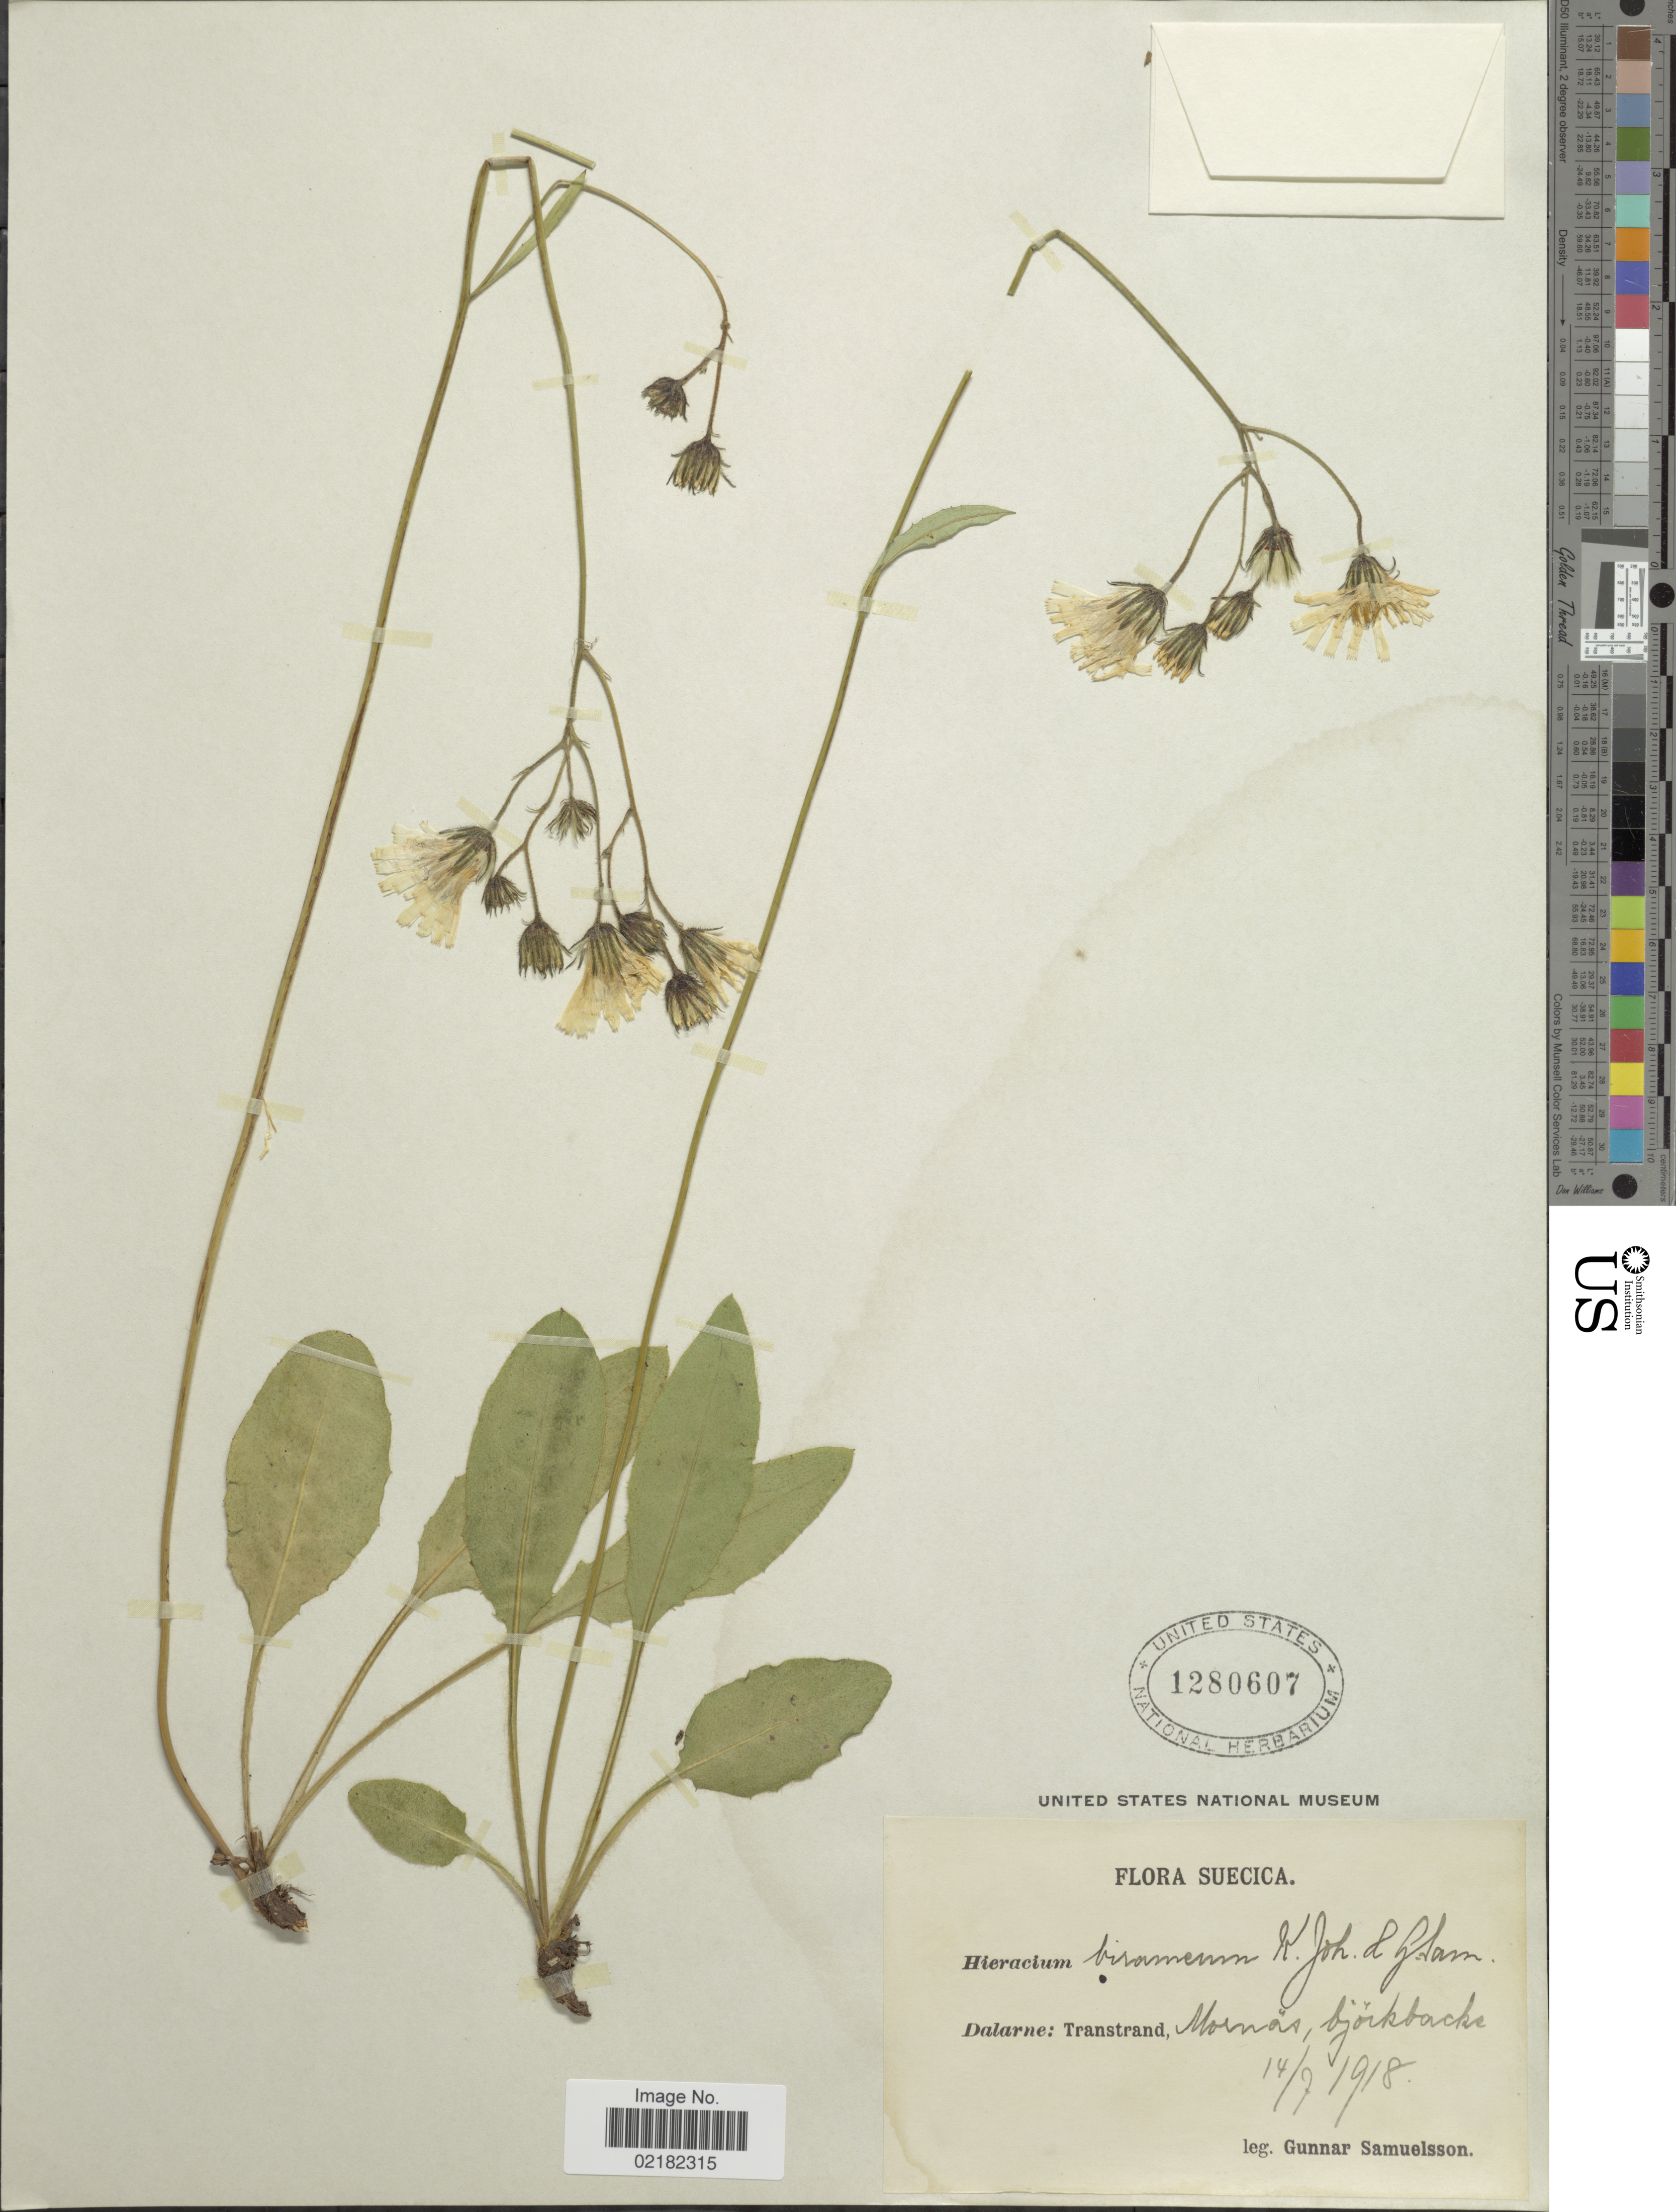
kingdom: Plantae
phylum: Tracheophyta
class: Magnoliopsida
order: Asterales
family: Asteraceae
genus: Hieracium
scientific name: Hieracium birameum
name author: Johanss. & Sam.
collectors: G. Samuelsson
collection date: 1918-07-14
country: Sweden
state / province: Dalarna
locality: Transtrand, Mornas, bjorkbacke.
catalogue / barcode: US 1280607